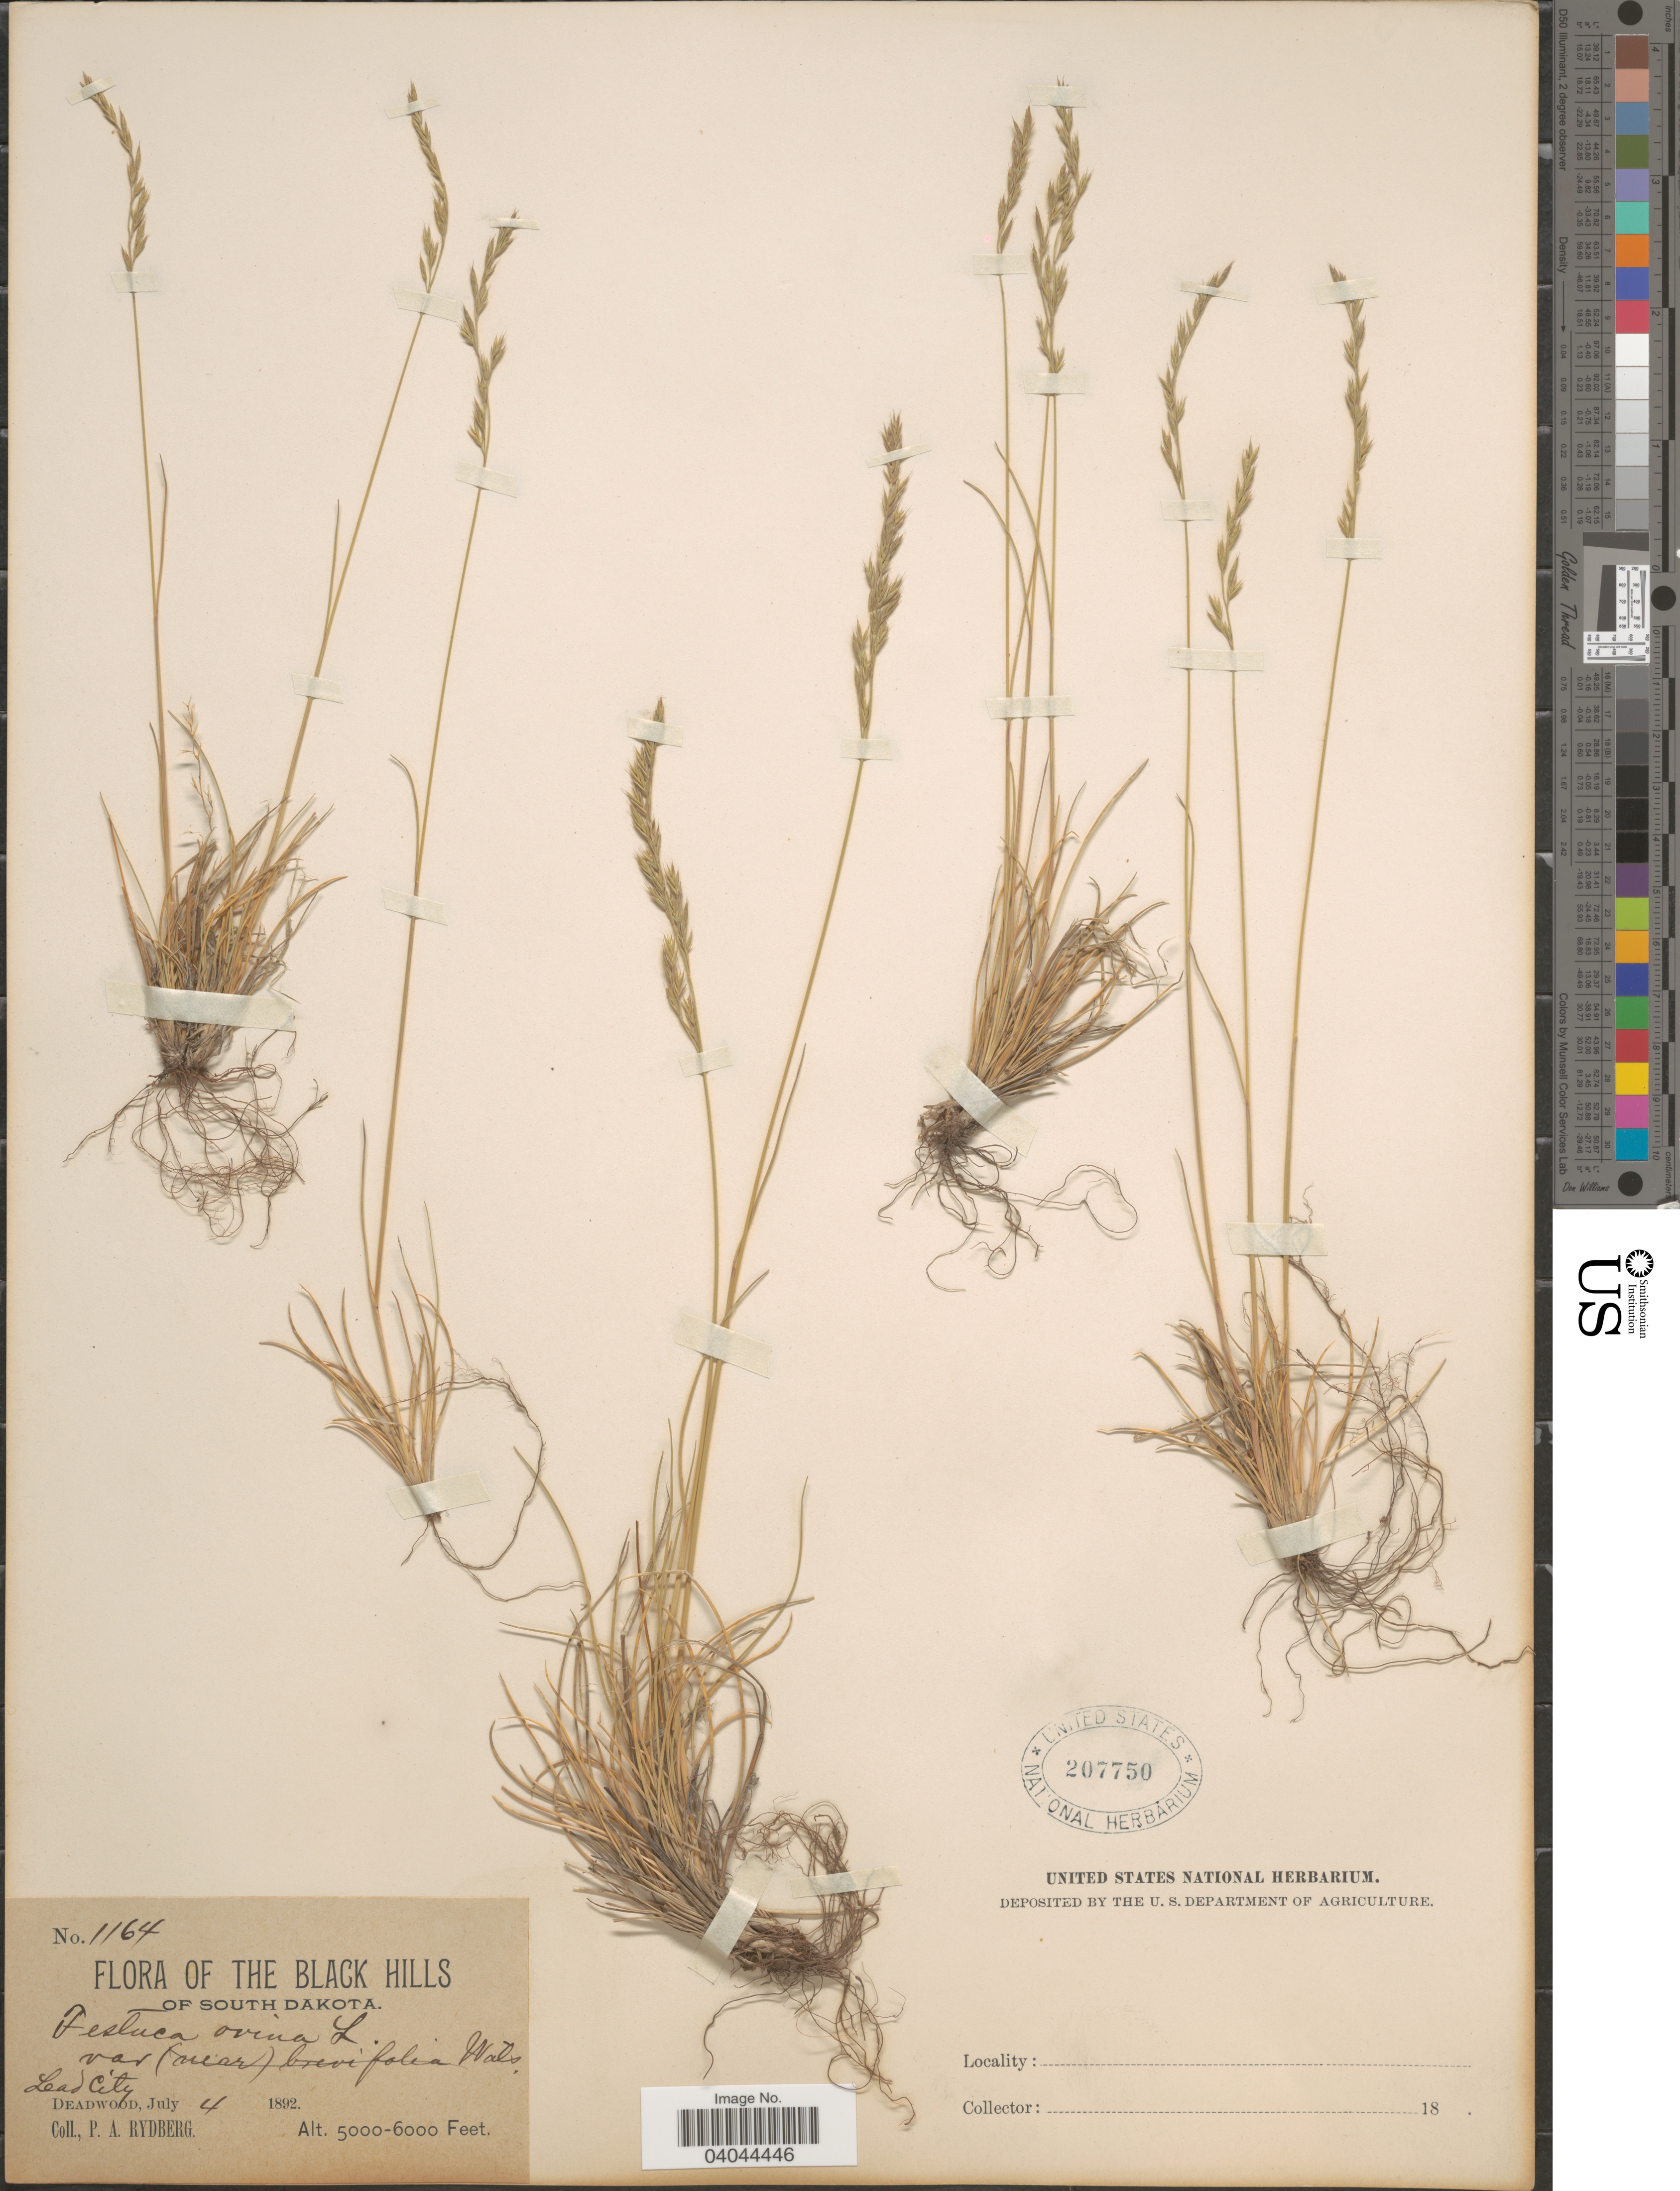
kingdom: Plantae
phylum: Tracheophyta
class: Liliopsida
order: Poales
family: Poaceae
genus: Festuca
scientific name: Festuca ovina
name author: L.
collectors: P. A. Rydberg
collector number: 1164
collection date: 1892-07-04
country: United States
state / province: South Dakota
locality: The Black Hills of South Dakota. Lead City. Deadwood.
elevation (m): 1524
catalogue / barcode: US 207750